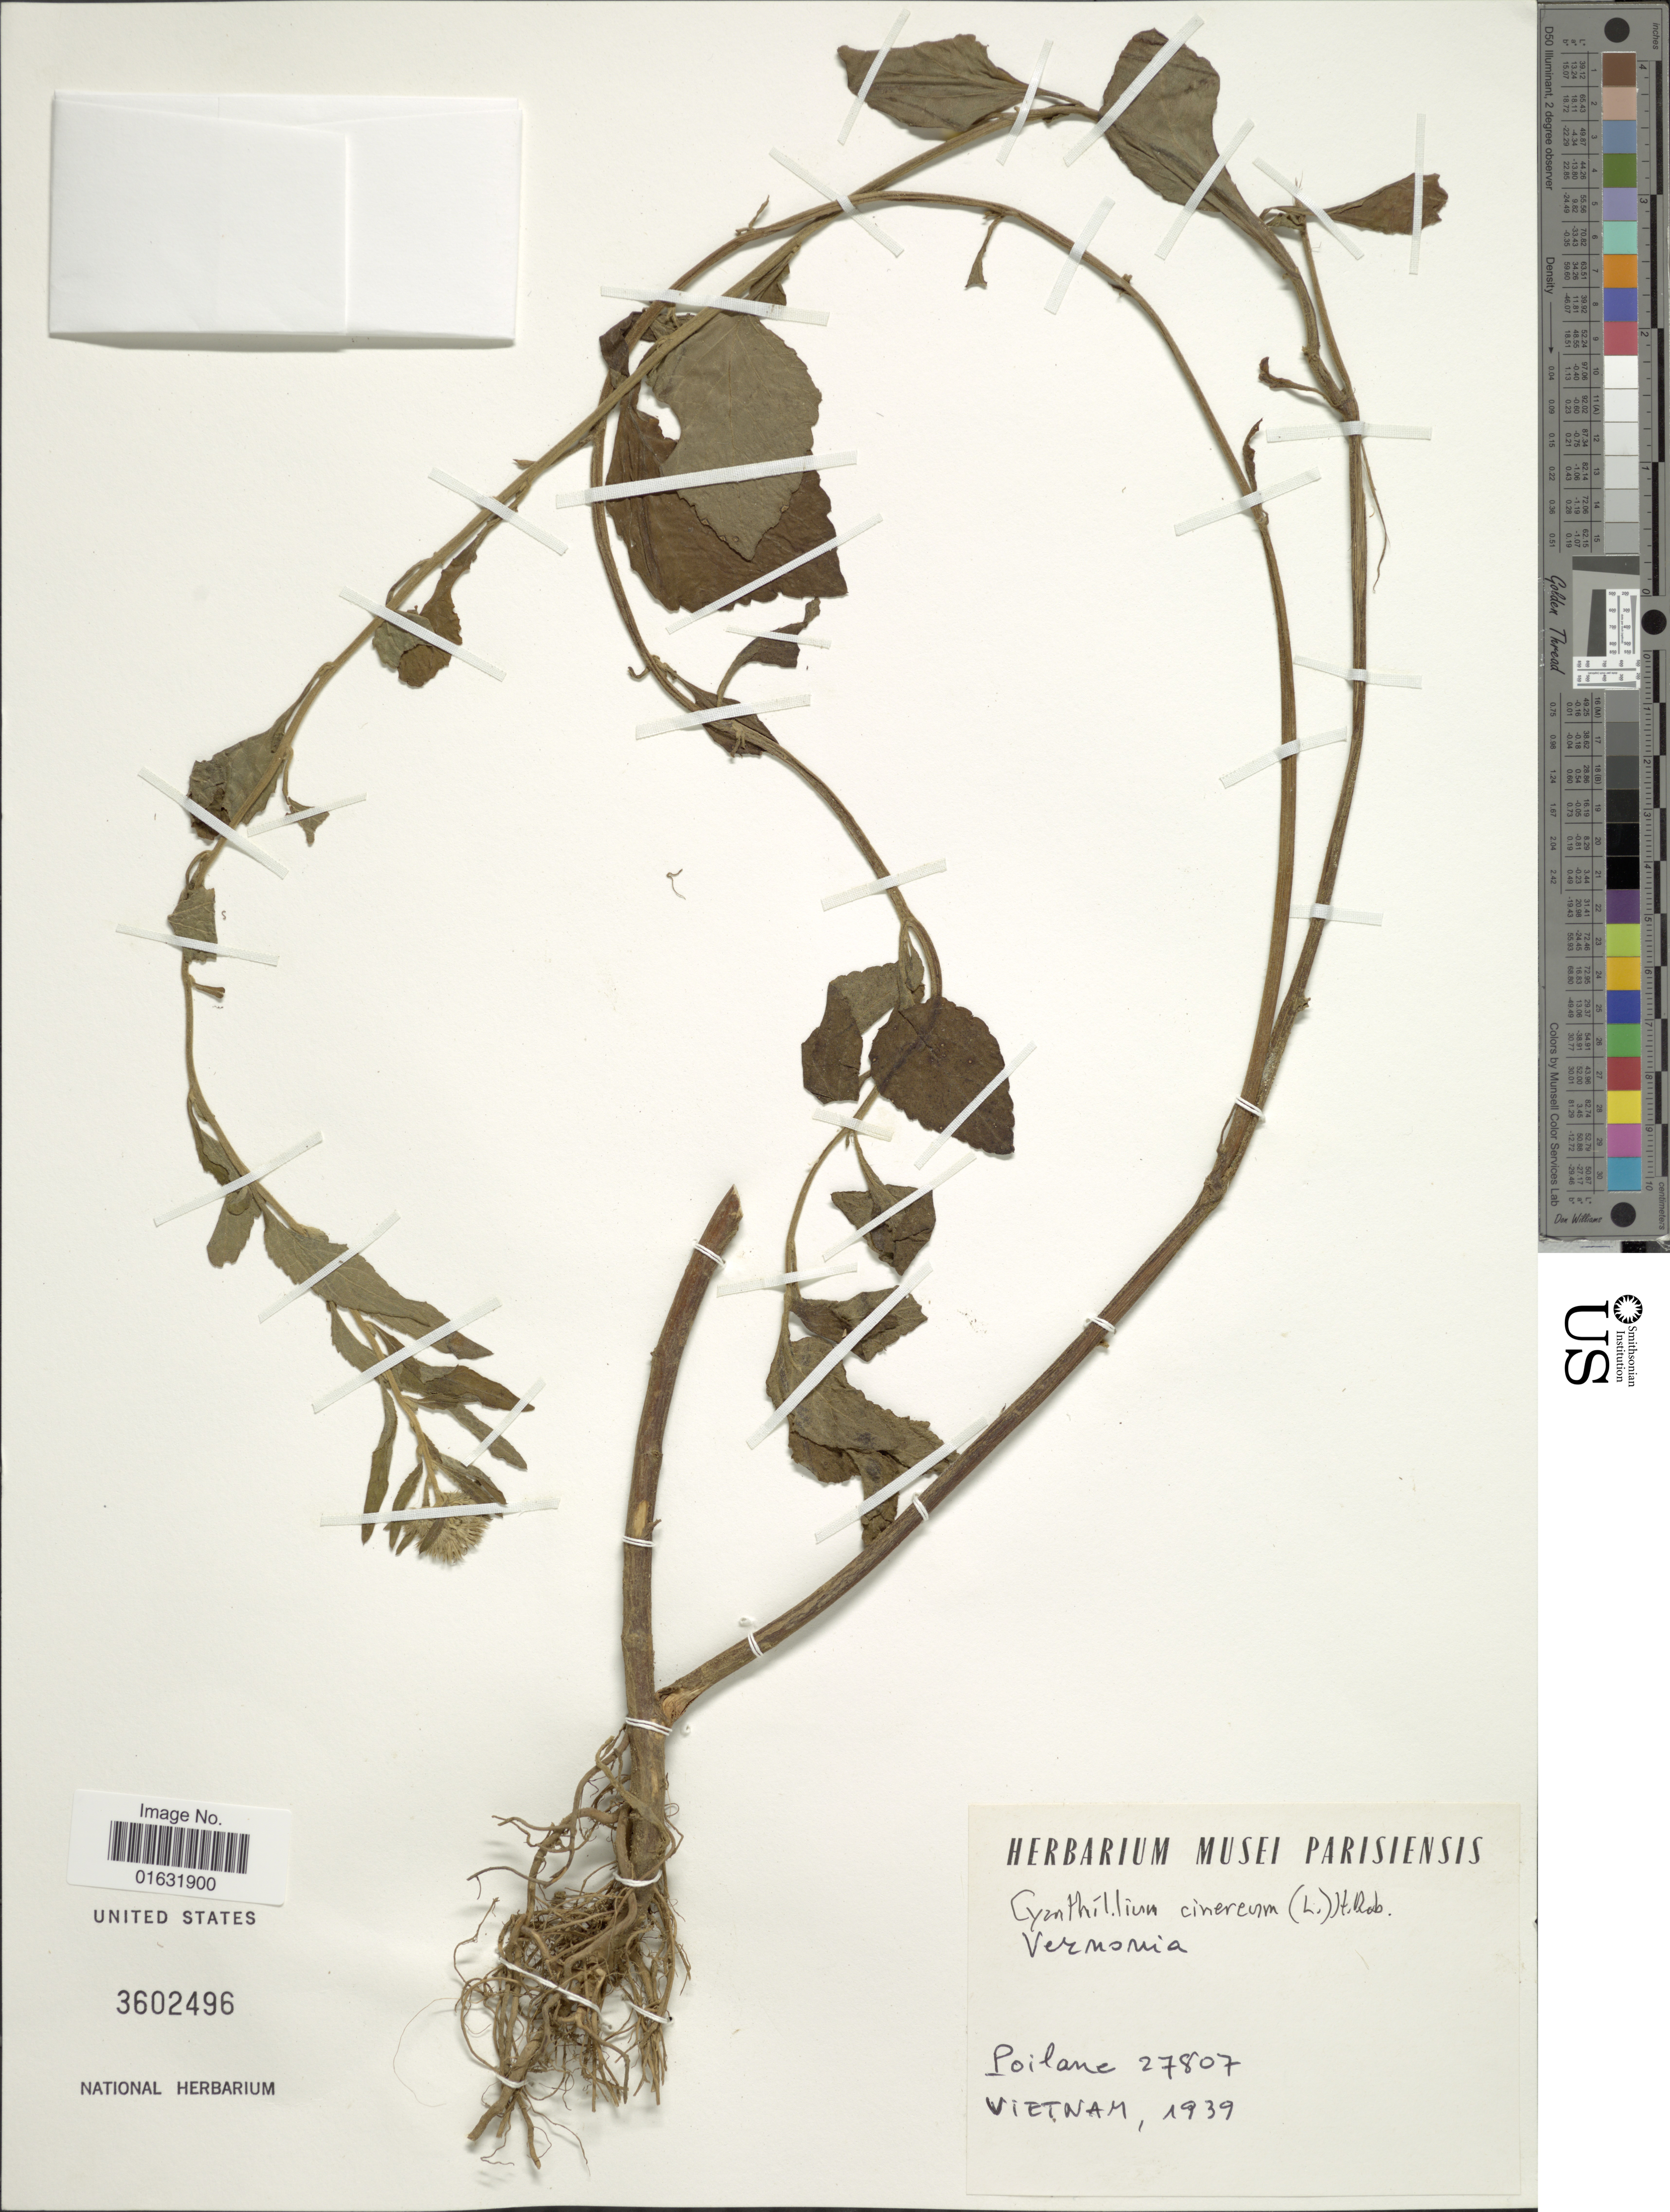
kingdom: Plantae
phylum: Tracheophyta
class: Magnoliopsida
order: Asterales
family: Asteraceae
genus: Cyanthillium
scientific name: Cyanthillium cinereum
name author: (L.) H. Rob.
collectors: -. Poilane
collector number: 27807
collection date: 1939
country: Vietnam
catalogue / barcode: US 3602496